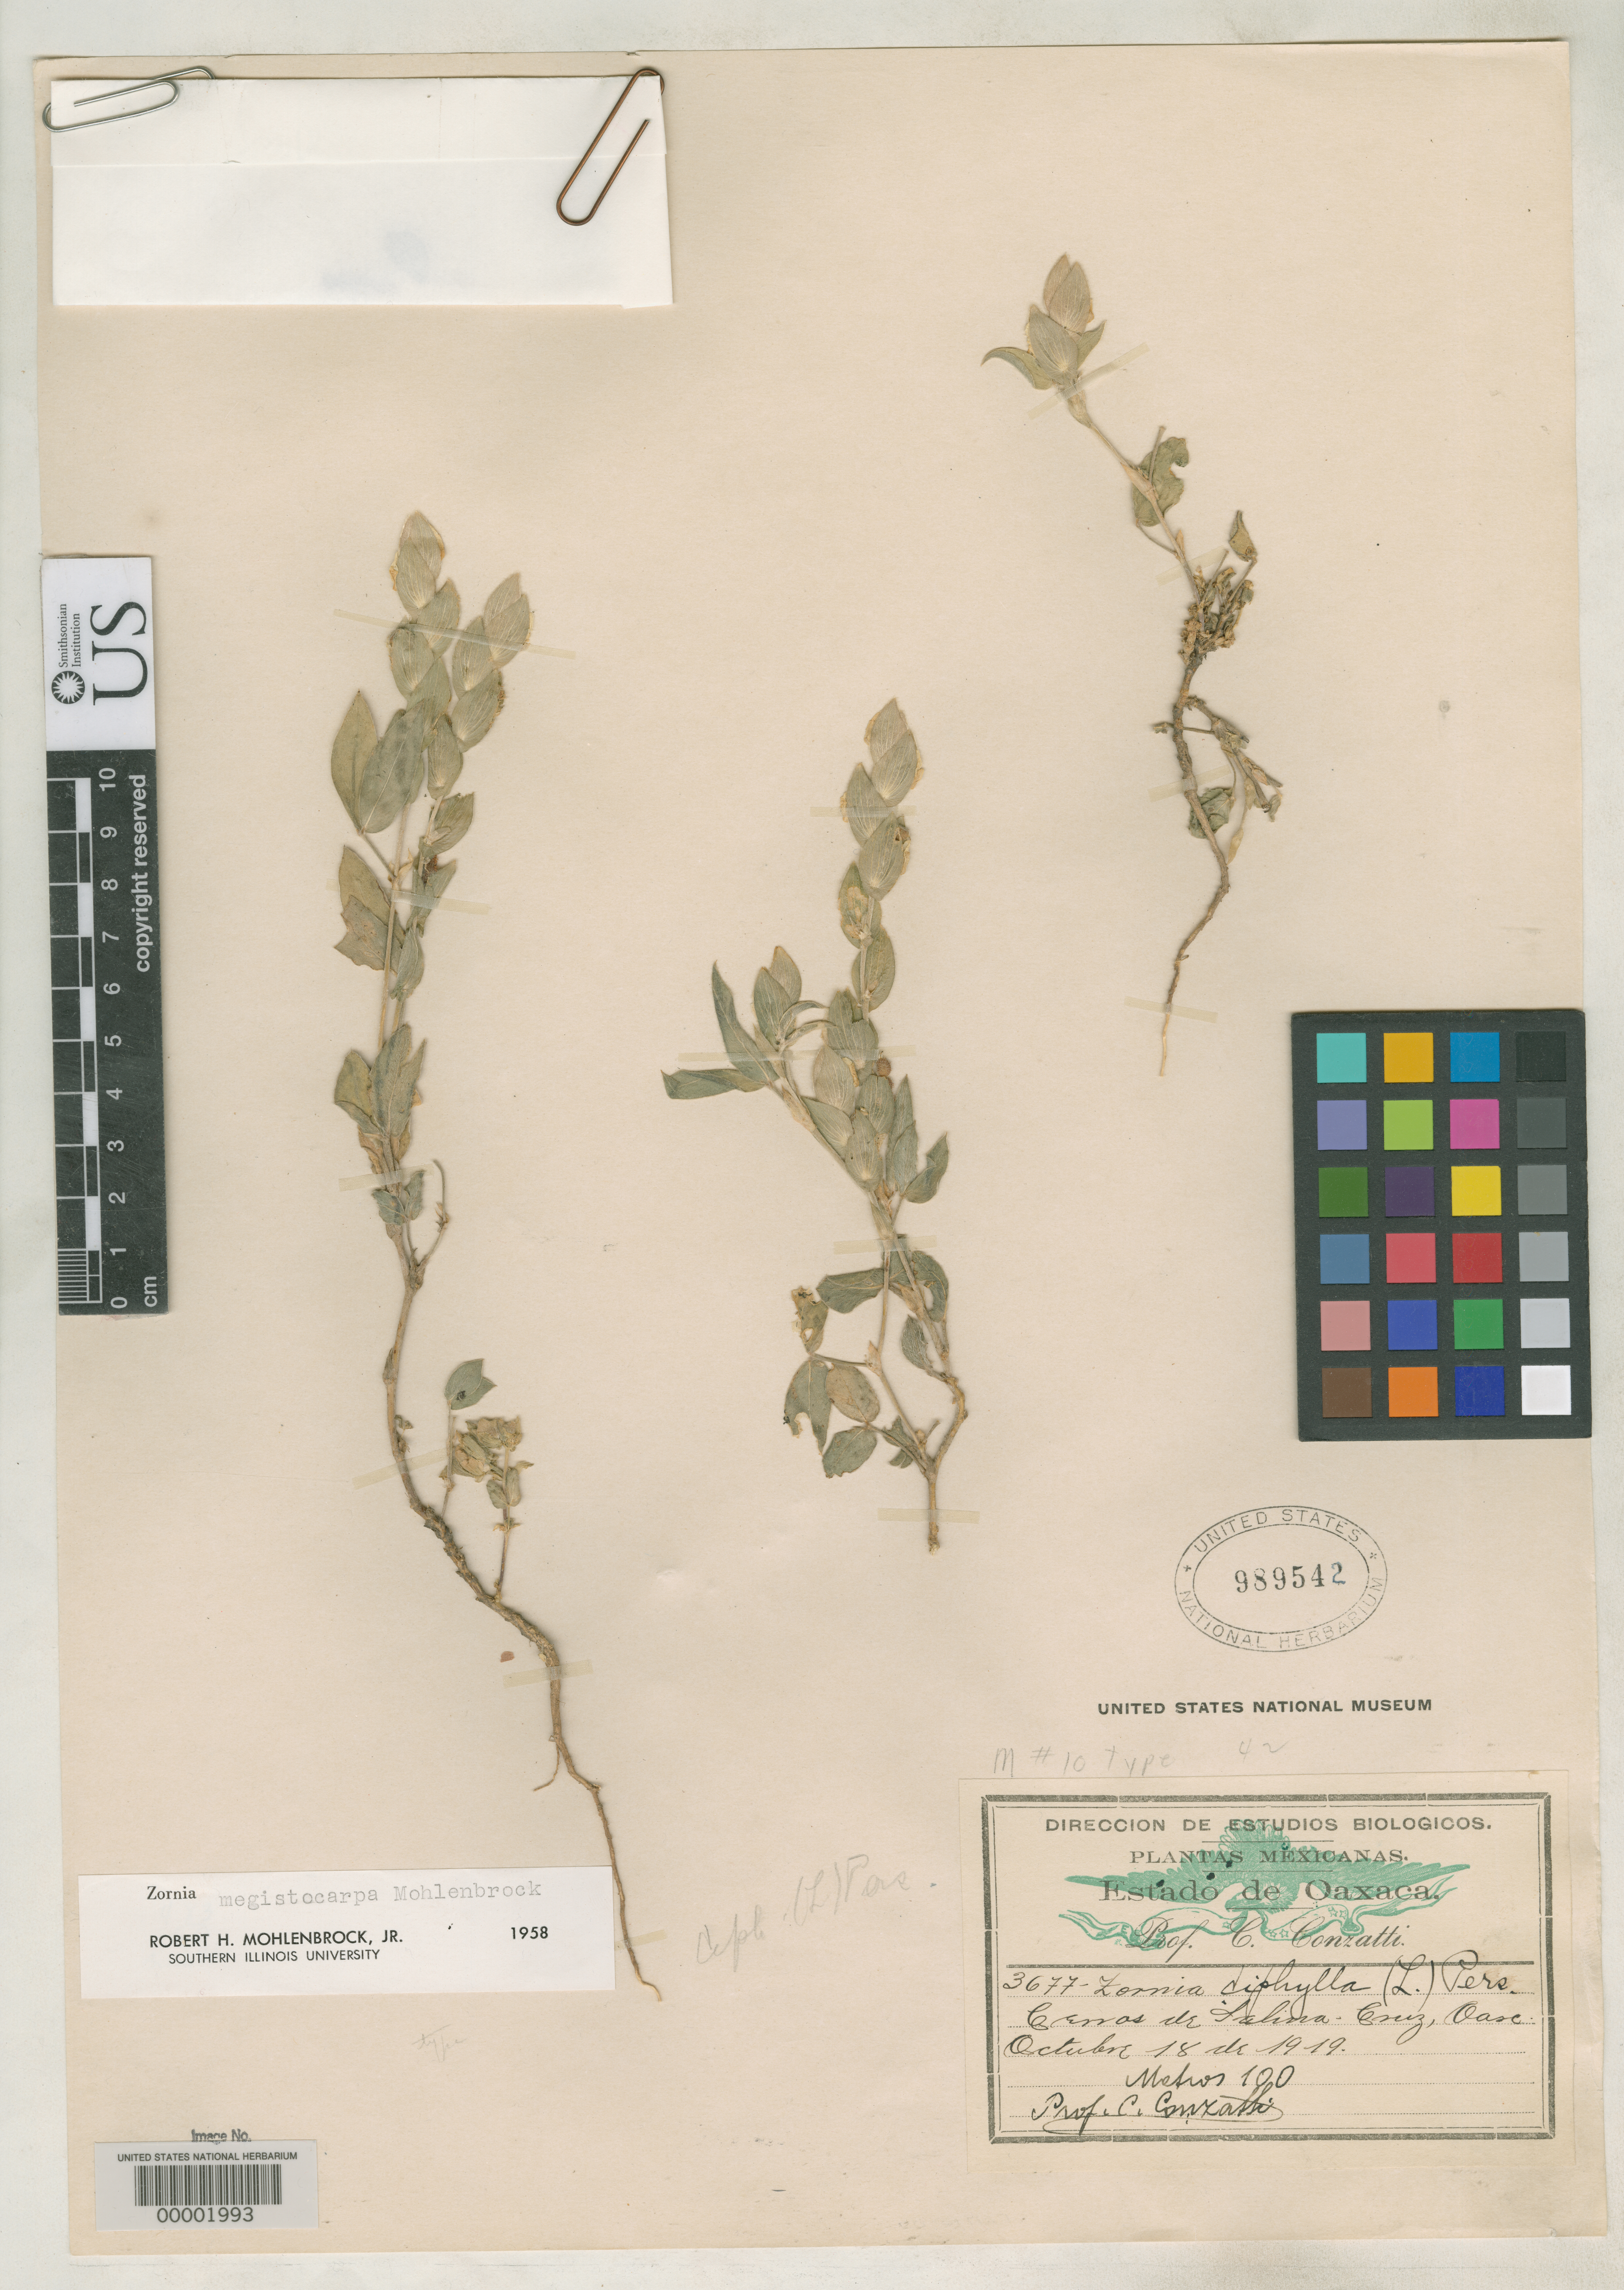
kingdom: Plantae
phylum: Tracheophyta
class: Magnoliopsida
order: Fabales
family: Fabaceae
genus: Zornia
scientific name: Zornia megistocarpa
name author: Mohlenbr.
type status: Holotype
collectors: C. Conzatti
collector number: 3677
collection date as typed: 18 Oct 1919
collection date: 1919-10-18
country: Mexico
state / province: Oaxaca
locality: Cerros de Salina Cruz.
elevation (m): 100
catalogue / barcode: US 989542